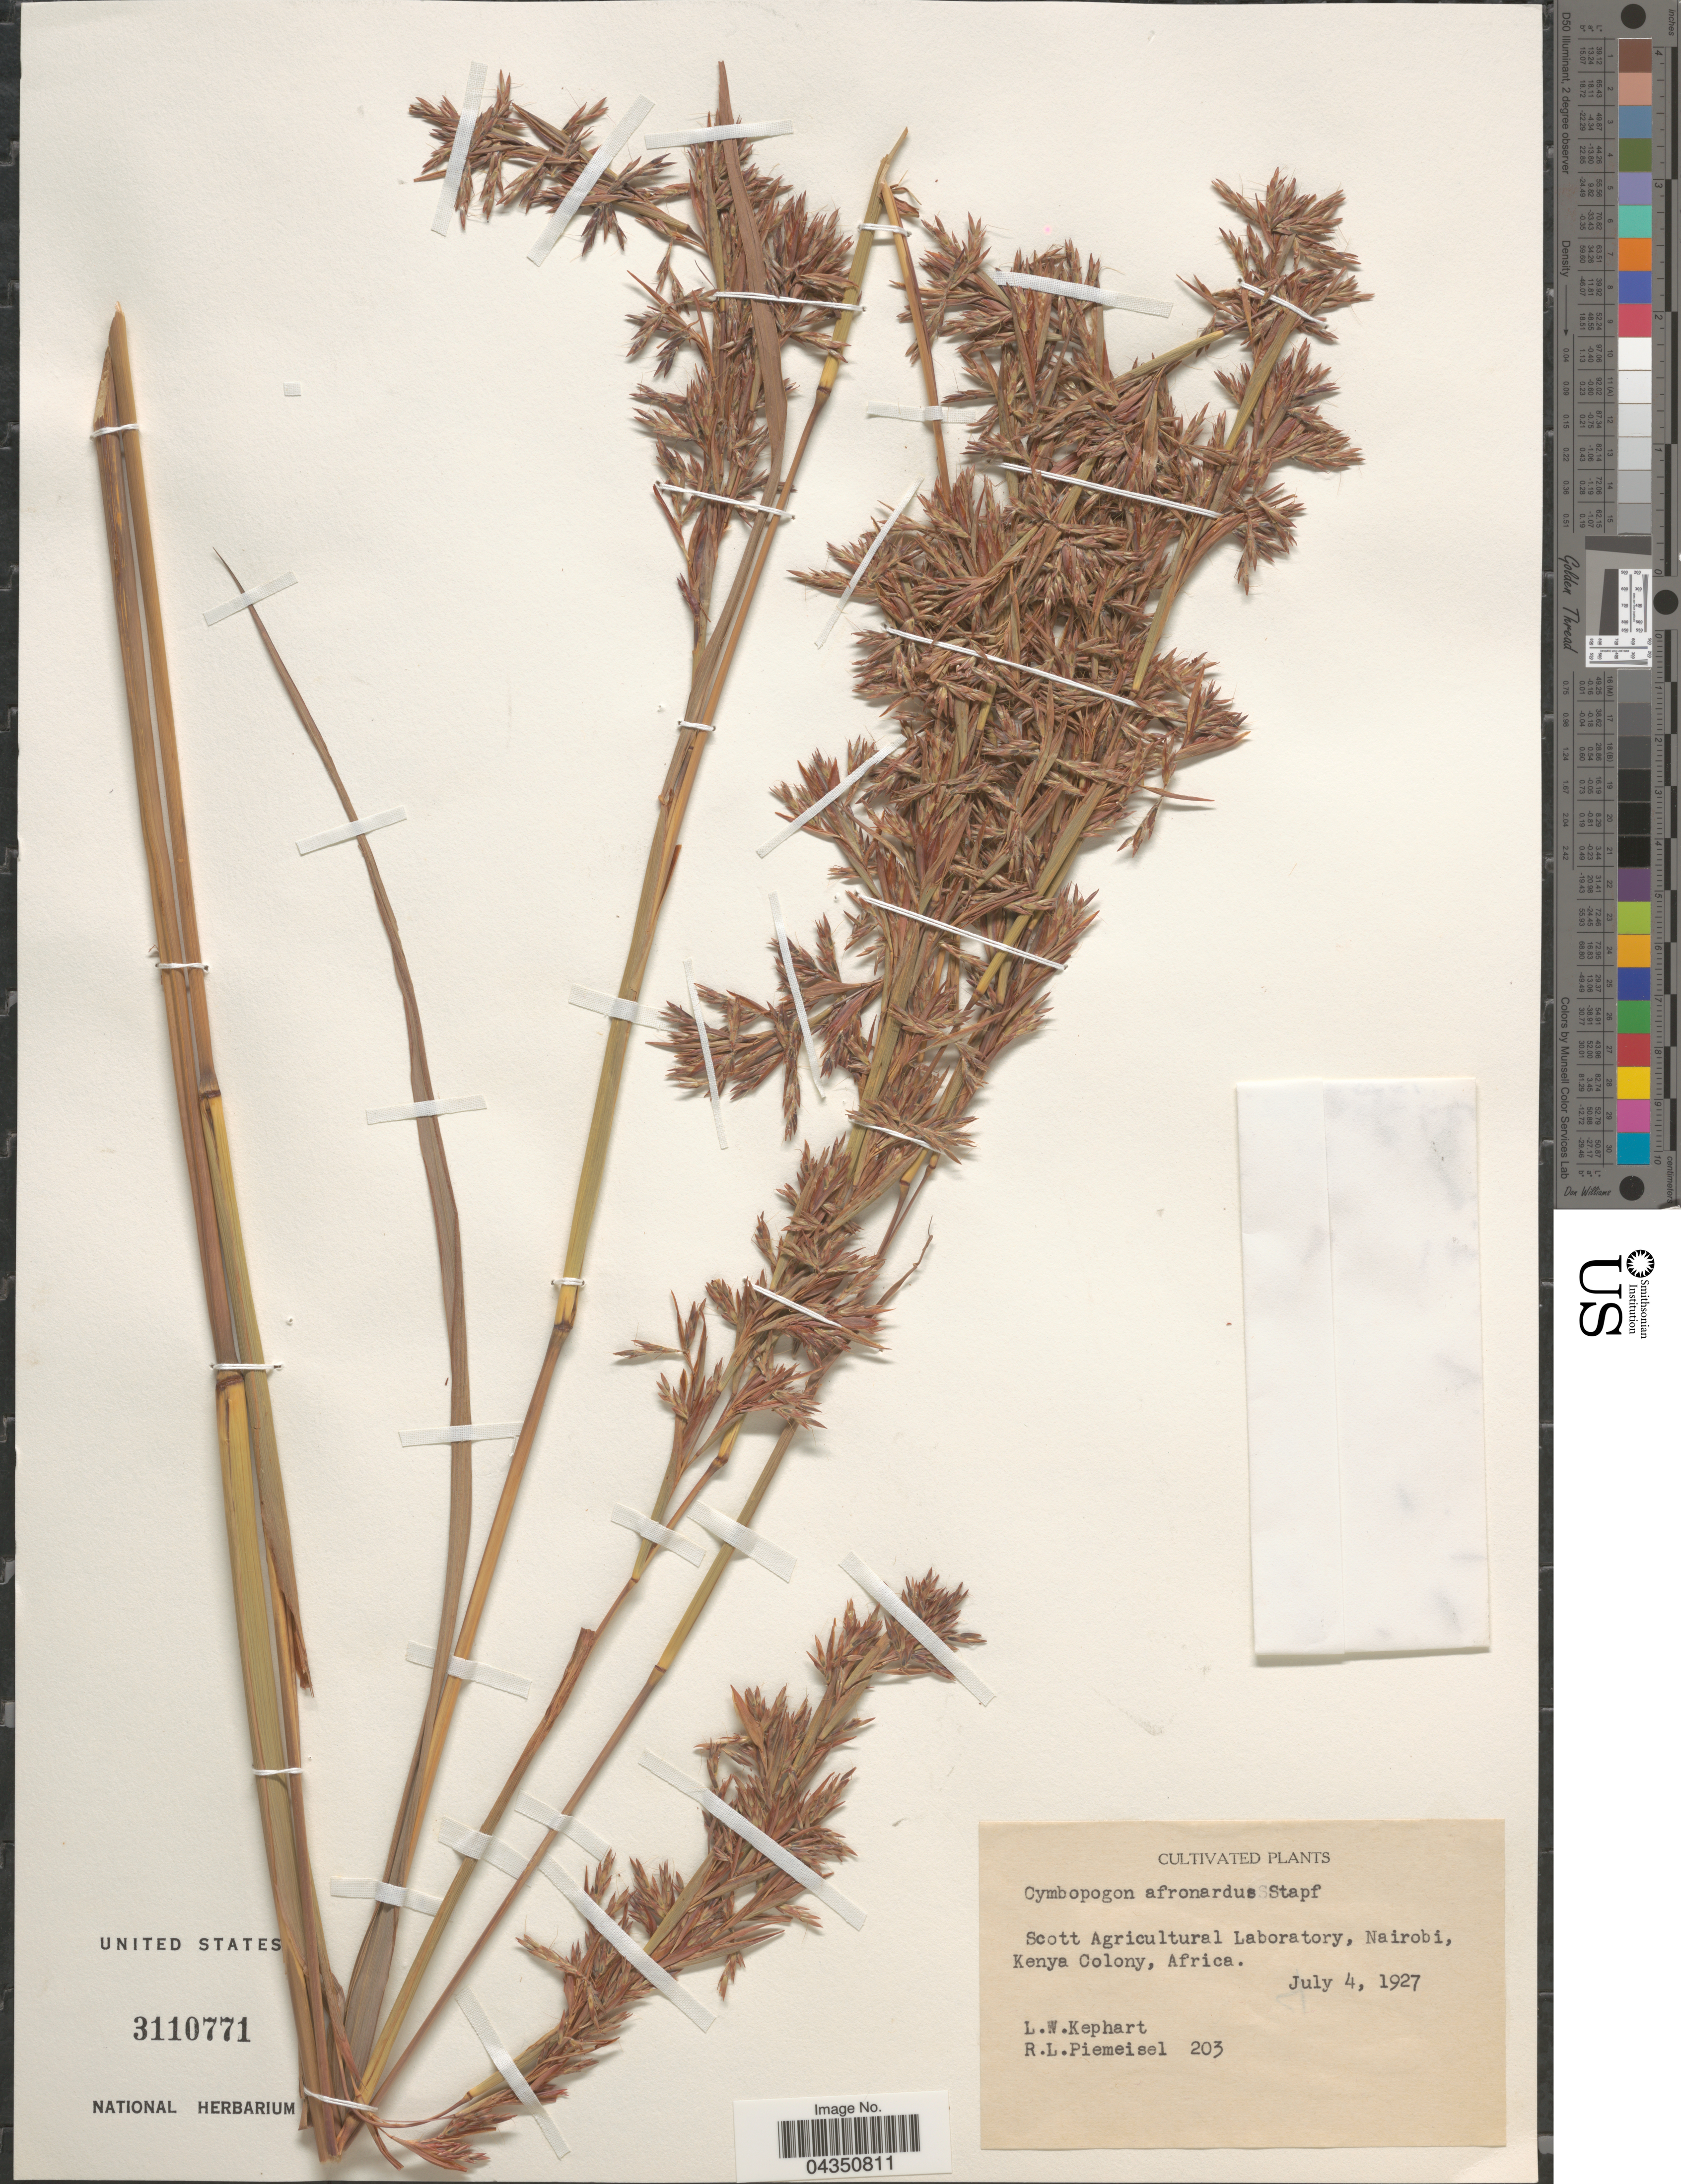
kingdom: Plantae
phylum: Tracheophyta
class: Liliopsida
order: Poales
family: Poaceae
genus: Cymbopogon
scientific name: Cymbopogon nardus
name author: (L.) Rendle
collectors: L. W. Kephart & R. L. Piemeisel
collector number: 203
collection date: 1927-07-04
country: Kenya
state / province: Nairobi Area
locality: Scott Agricultural Laboratory, Nairobi, Kenya Colony.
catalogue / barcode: US 3110771